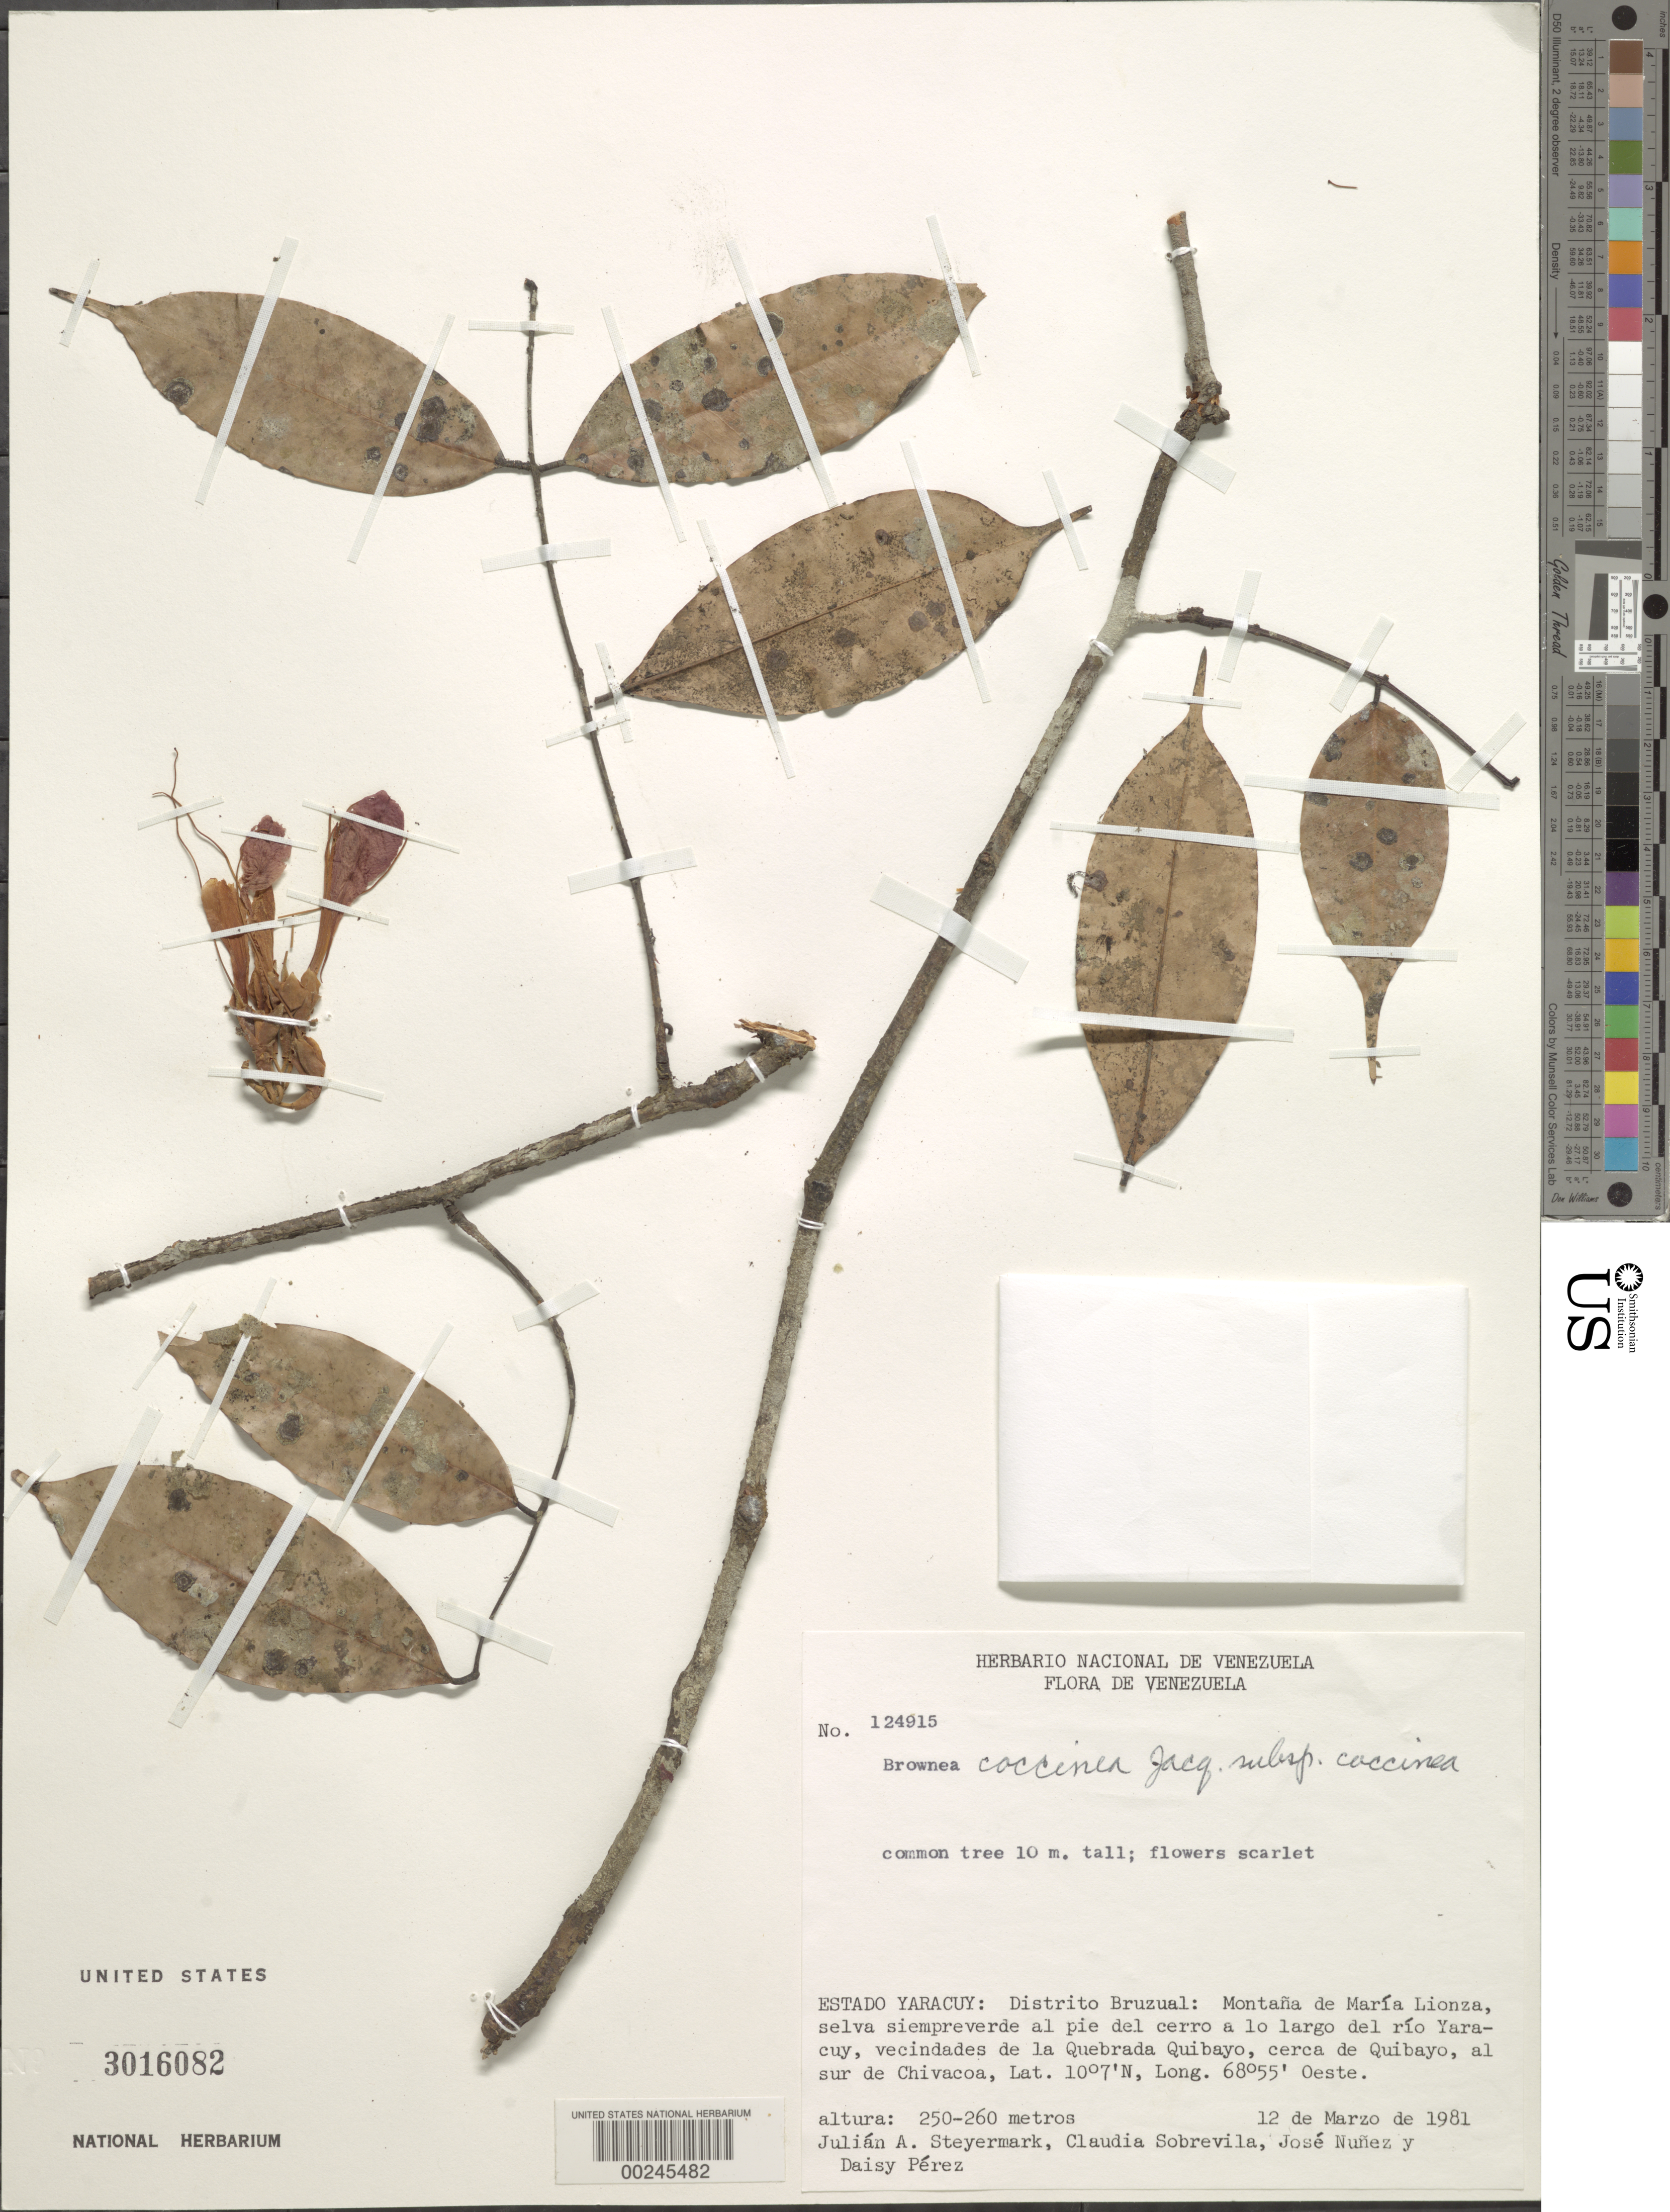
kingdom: Plantae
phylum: Tracheophyta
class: Magnoliopsida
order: Fabales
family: Fabaceae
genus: Brownea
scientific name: Brownea coccinea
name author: Jacq.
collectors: J. Steyermark, C. Sobrevila, J. Nunez & D. Perez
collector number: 124915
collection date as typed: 12 Mar 1981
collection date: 1981-03-12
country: Venezuela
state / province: Yaracuy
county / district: Bruzual Dist.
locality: Montana de maria lionza, at the foot of cerro along rio yaracuy, vicinity of quebrada quibayo, around quibayo, s of chivacoa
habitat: Evergreen forest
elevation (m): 250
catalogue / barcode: US 3016082